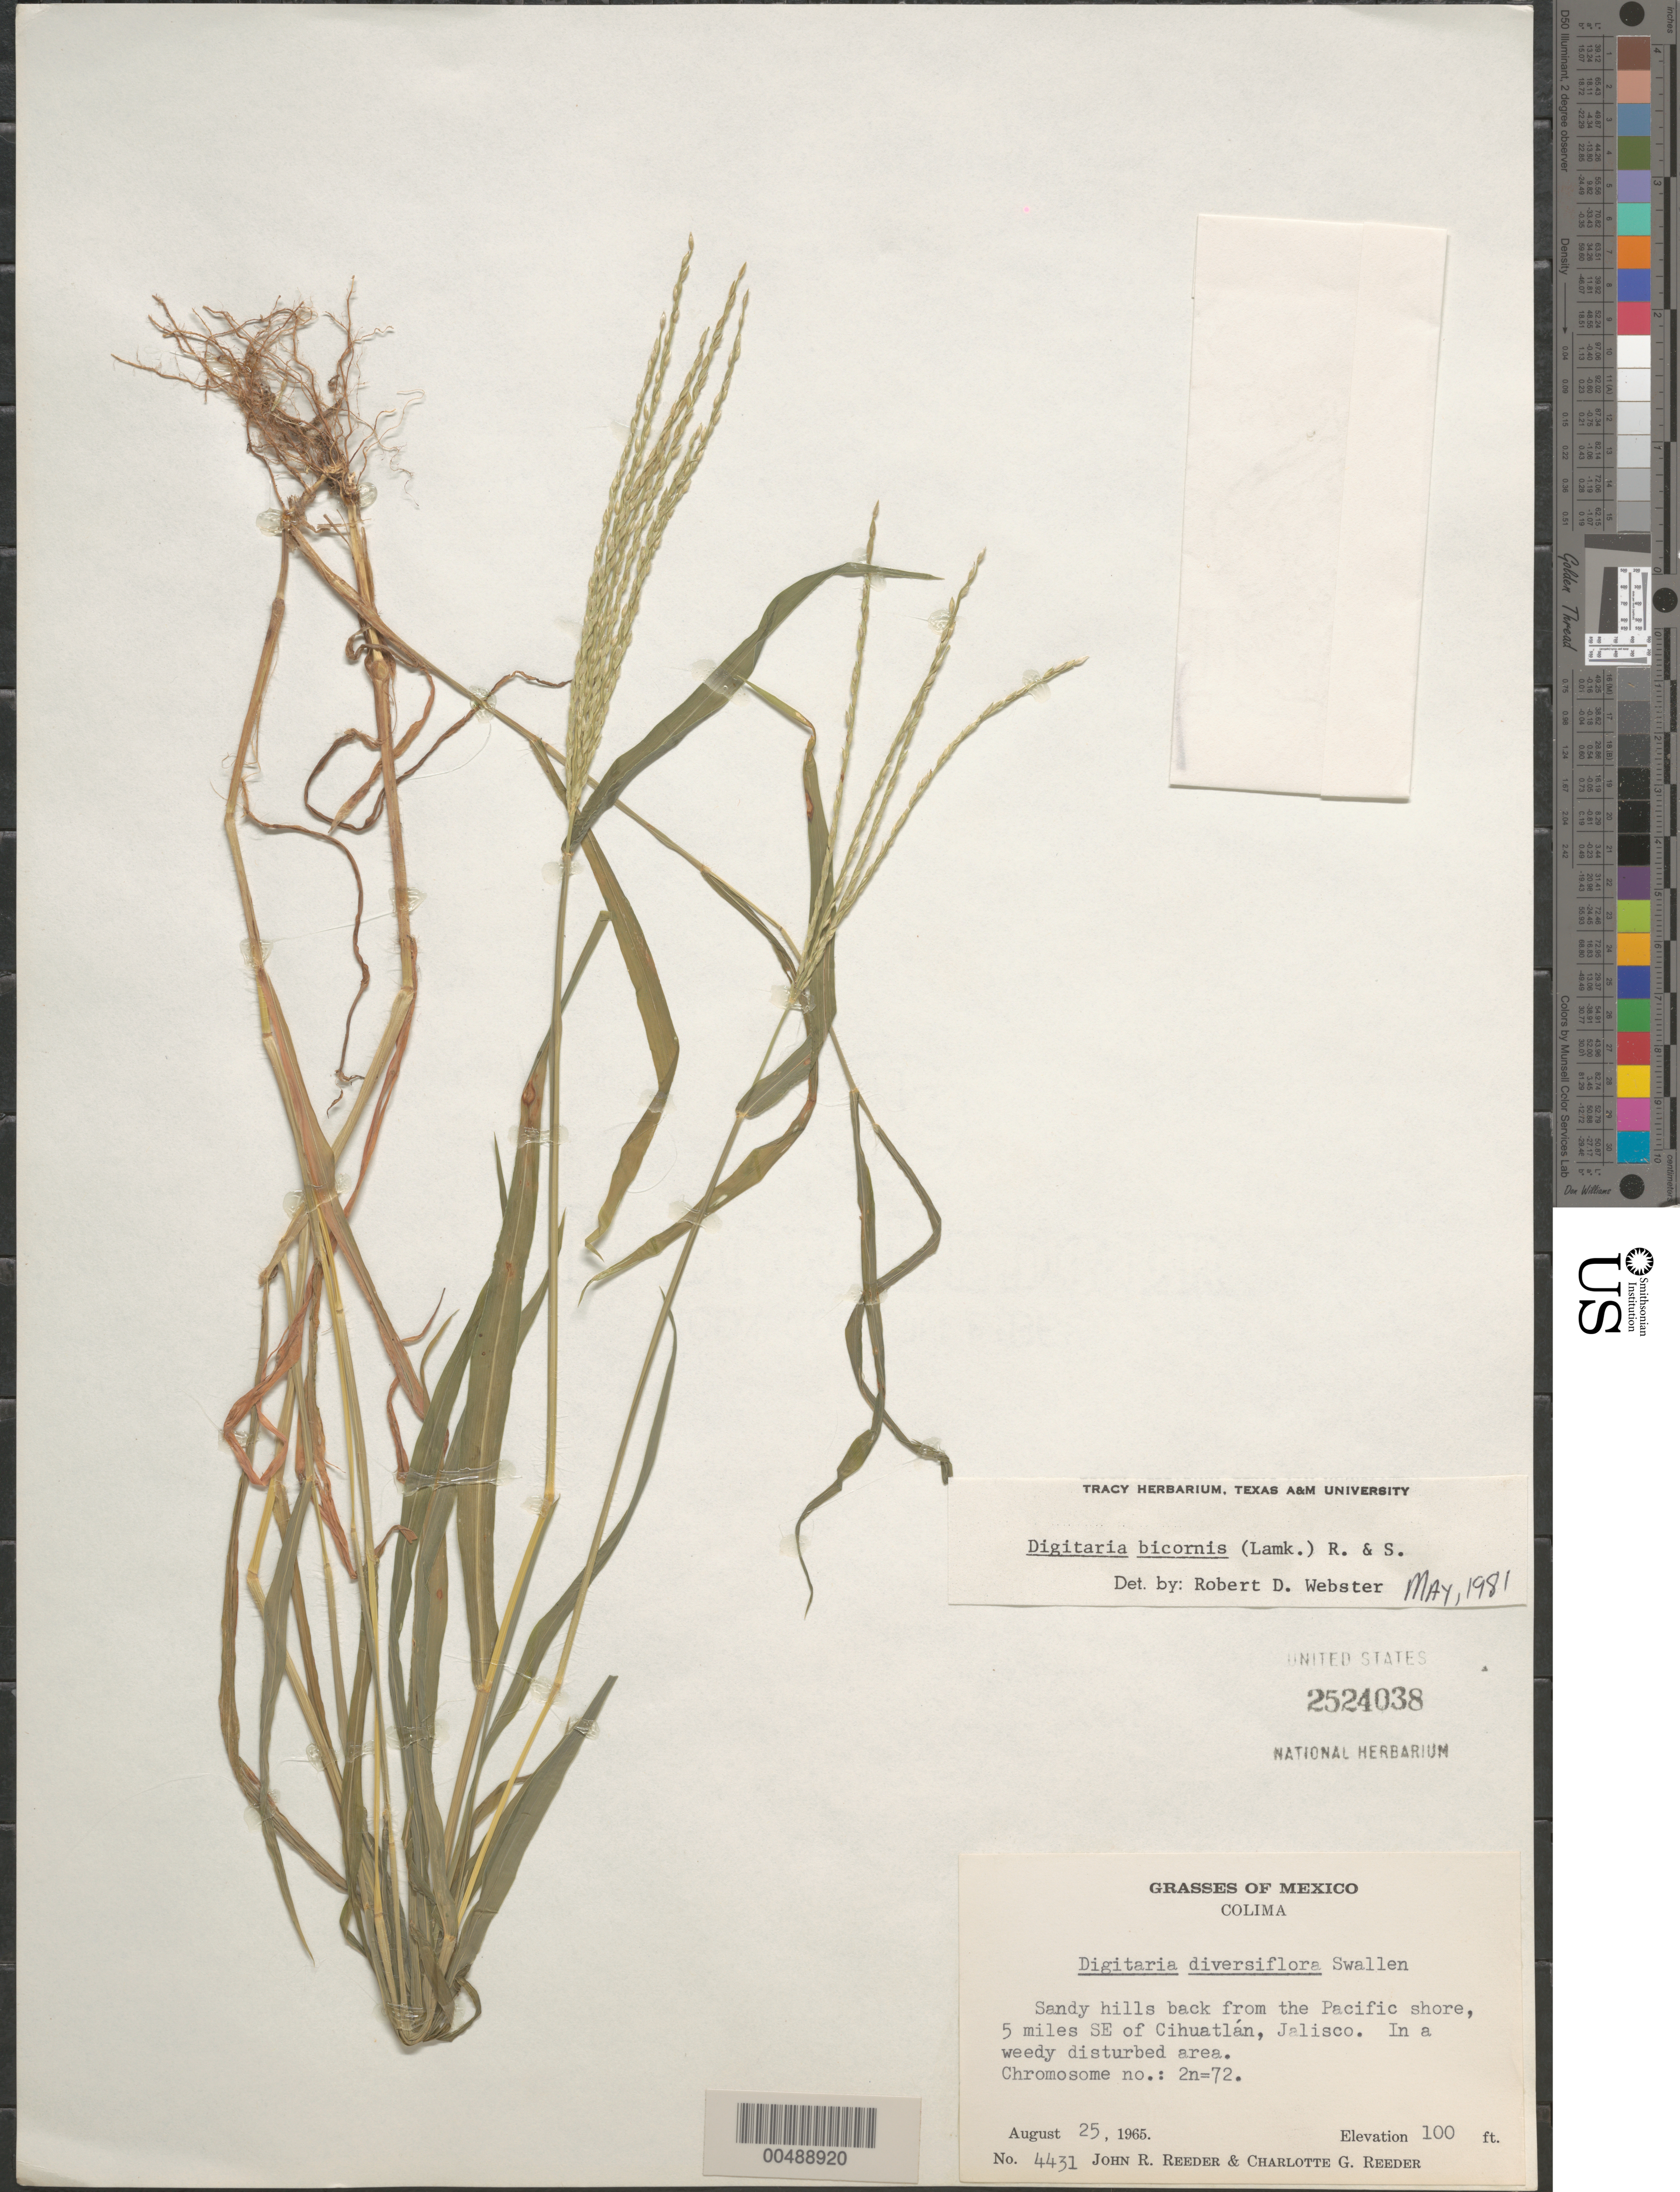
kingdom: Plantae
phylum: Tracheophyta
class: Liliopsida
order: Poales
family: Poaceae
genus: Digitaria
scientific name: Digitaria bicornis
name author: (Lam.) Roem. & Schult.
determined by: Webster, Robert D.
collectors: J. R. Reeder & C. G. Reeder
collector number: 4431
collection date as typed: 25 Aug 1965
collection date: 1965-08-25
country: Mexico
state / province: Colima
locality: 5 mi SE of Cihuatlán, Jalisco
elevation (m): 30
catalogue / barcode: US 2524038